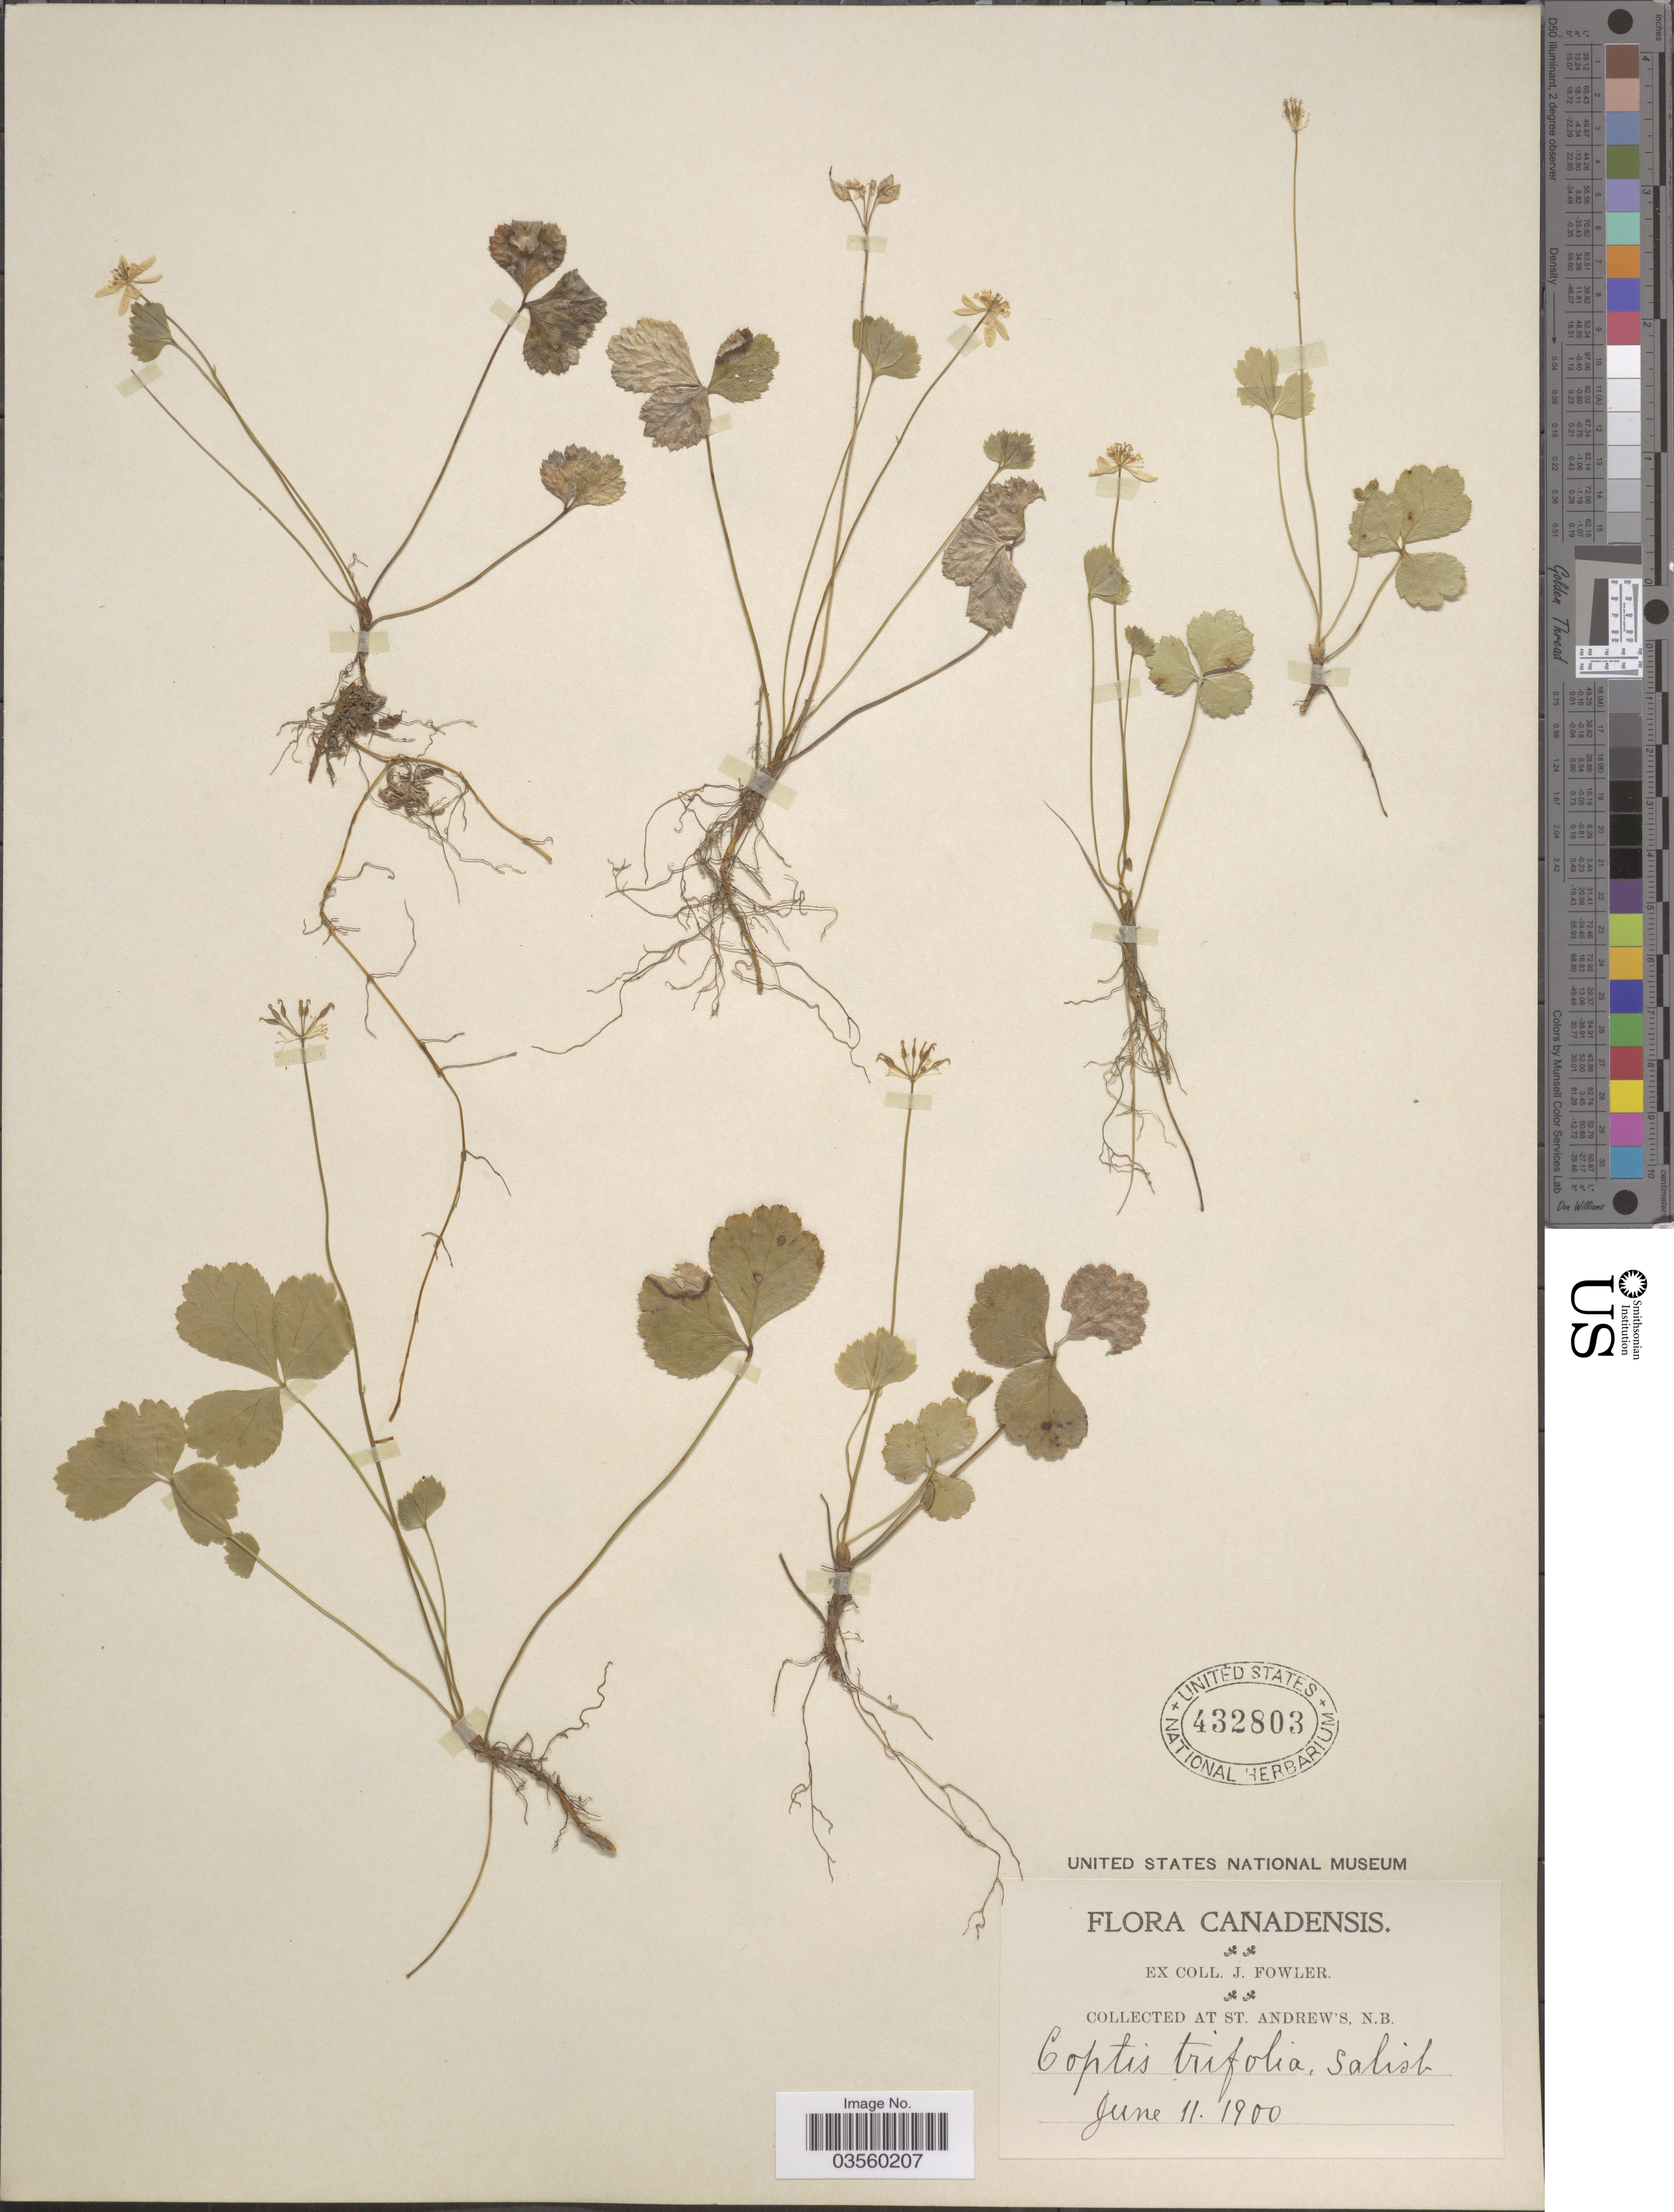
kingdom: Plantae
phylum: Tracheophyta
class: Magnoliopsida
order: Ranunculales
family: Ranunculaceae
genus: Coptis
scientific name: Coptis trifolia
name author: (L.) Salisb.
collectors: J. Fowler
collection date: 1900-06-11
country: Canada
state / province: New Brunswick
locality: At St. Andrew's.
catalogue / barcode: US 432803